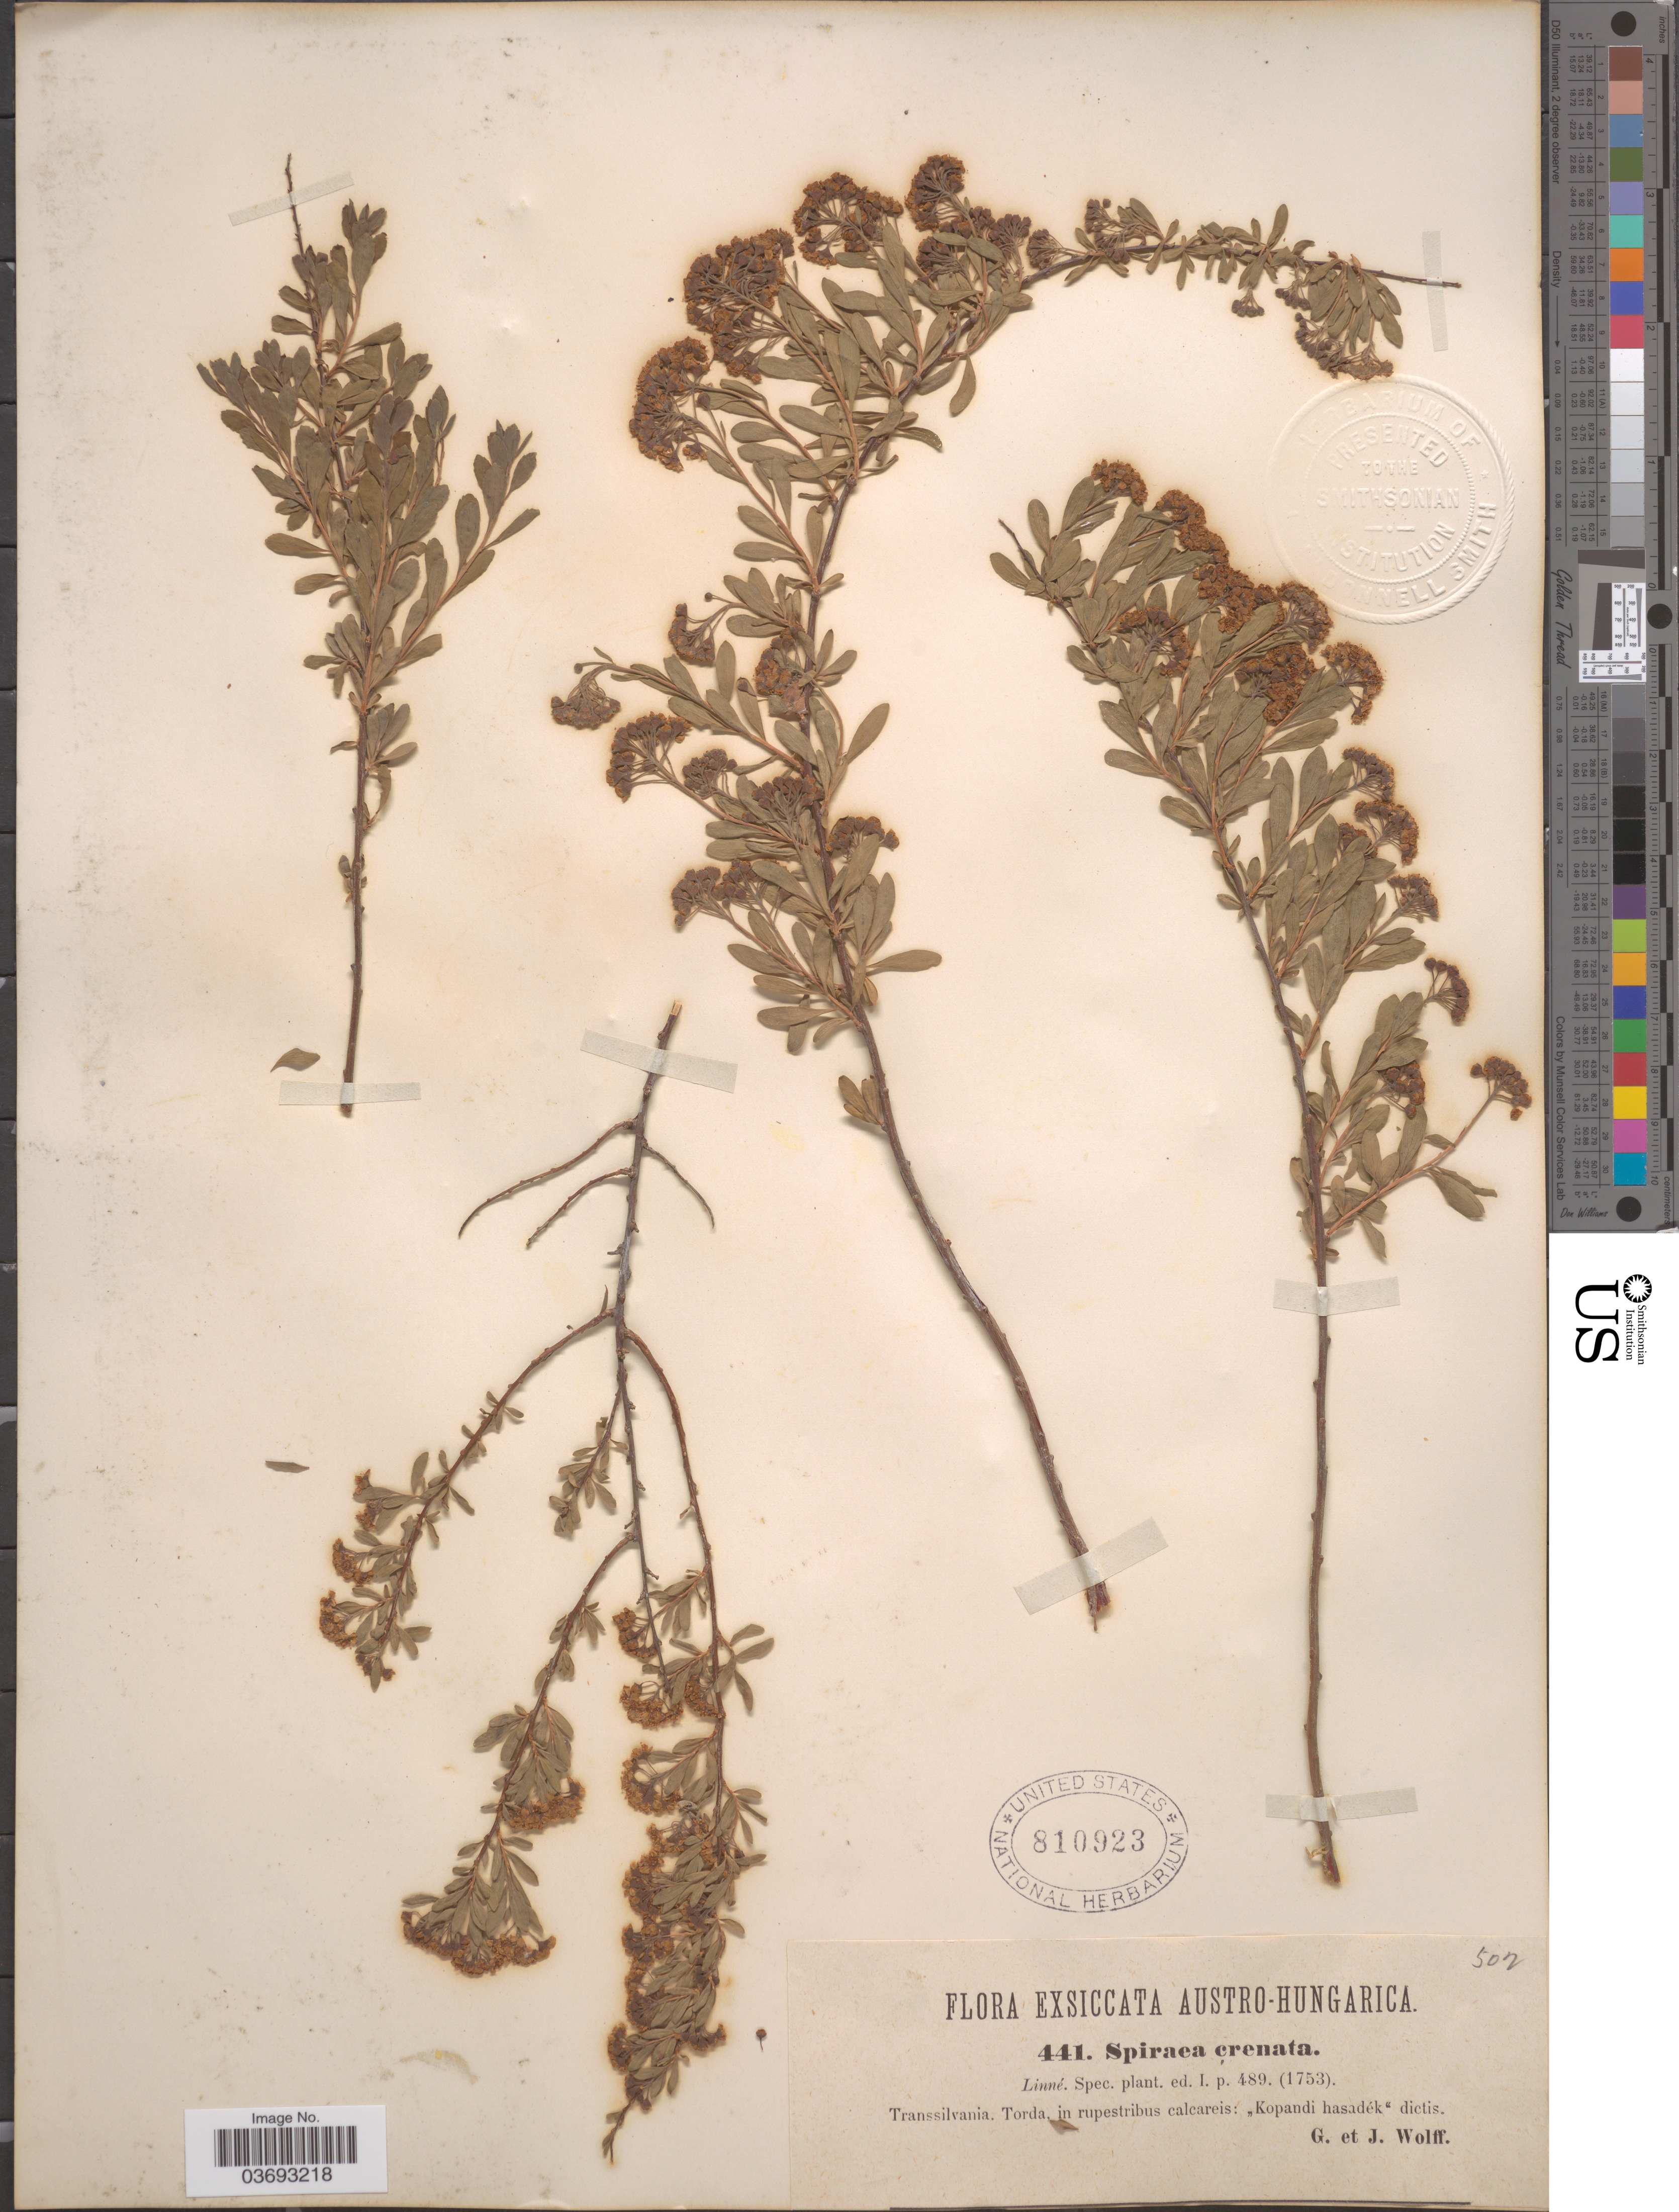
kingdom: Plantae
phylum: Tracheophyta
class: Magnoliopsida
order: Rosales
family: Rosaceae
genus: Spiraea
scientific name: Spiraea crenata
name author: L.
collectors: G. Wolff & J. Wolff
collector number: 441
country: Romania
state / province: Cluj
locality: Austro-Hungarica. Transsilvania. Torda, in rupestribus calcareis: "Kopandi hasadék" dictis.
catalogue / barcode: US 810923